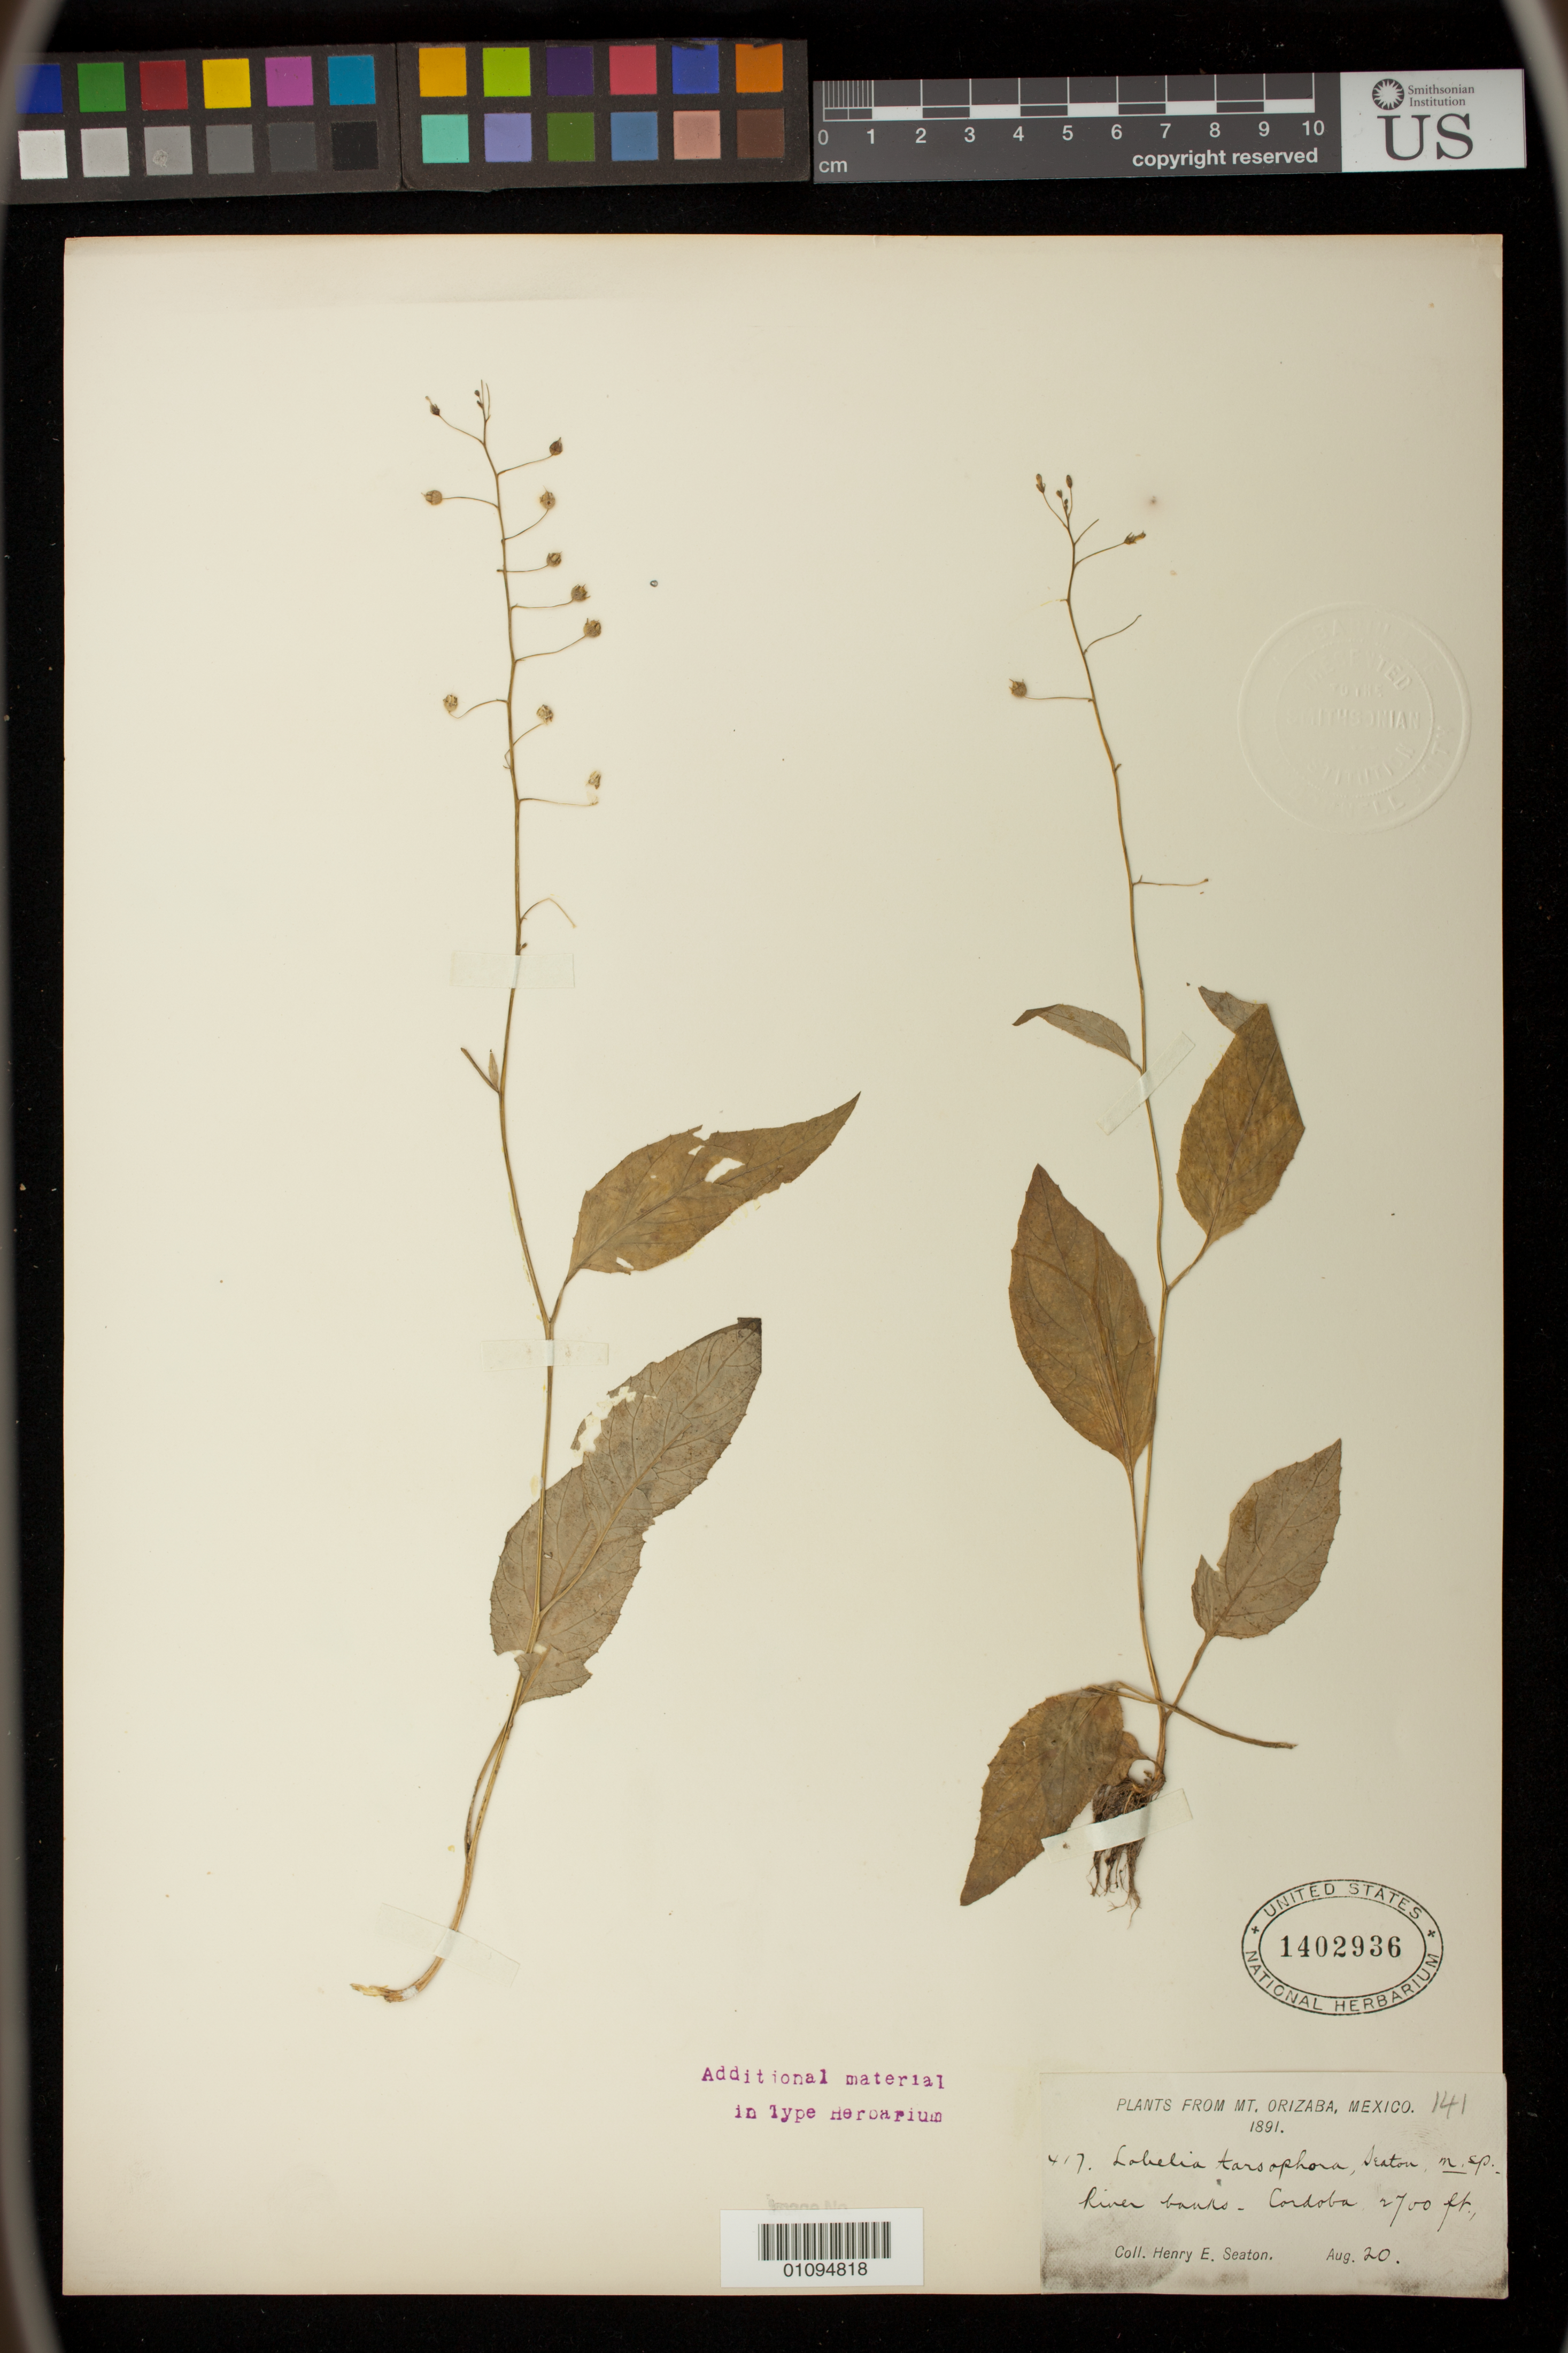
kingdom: Plantae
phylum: Tracheophyta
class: Magnoliopsida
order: Asterales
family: Campanulaceae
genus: Lobelia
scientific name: Lobelia tarsophora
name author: Seaton ex Greenm.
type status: Isotype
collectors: H. E. Seaton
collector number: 417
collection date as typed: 20 Aug 1891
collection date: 1891-08-20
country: Mexico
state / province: Veracruz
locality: Near Córdoba.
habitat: River bank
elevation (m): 823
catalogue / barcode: US 1402936